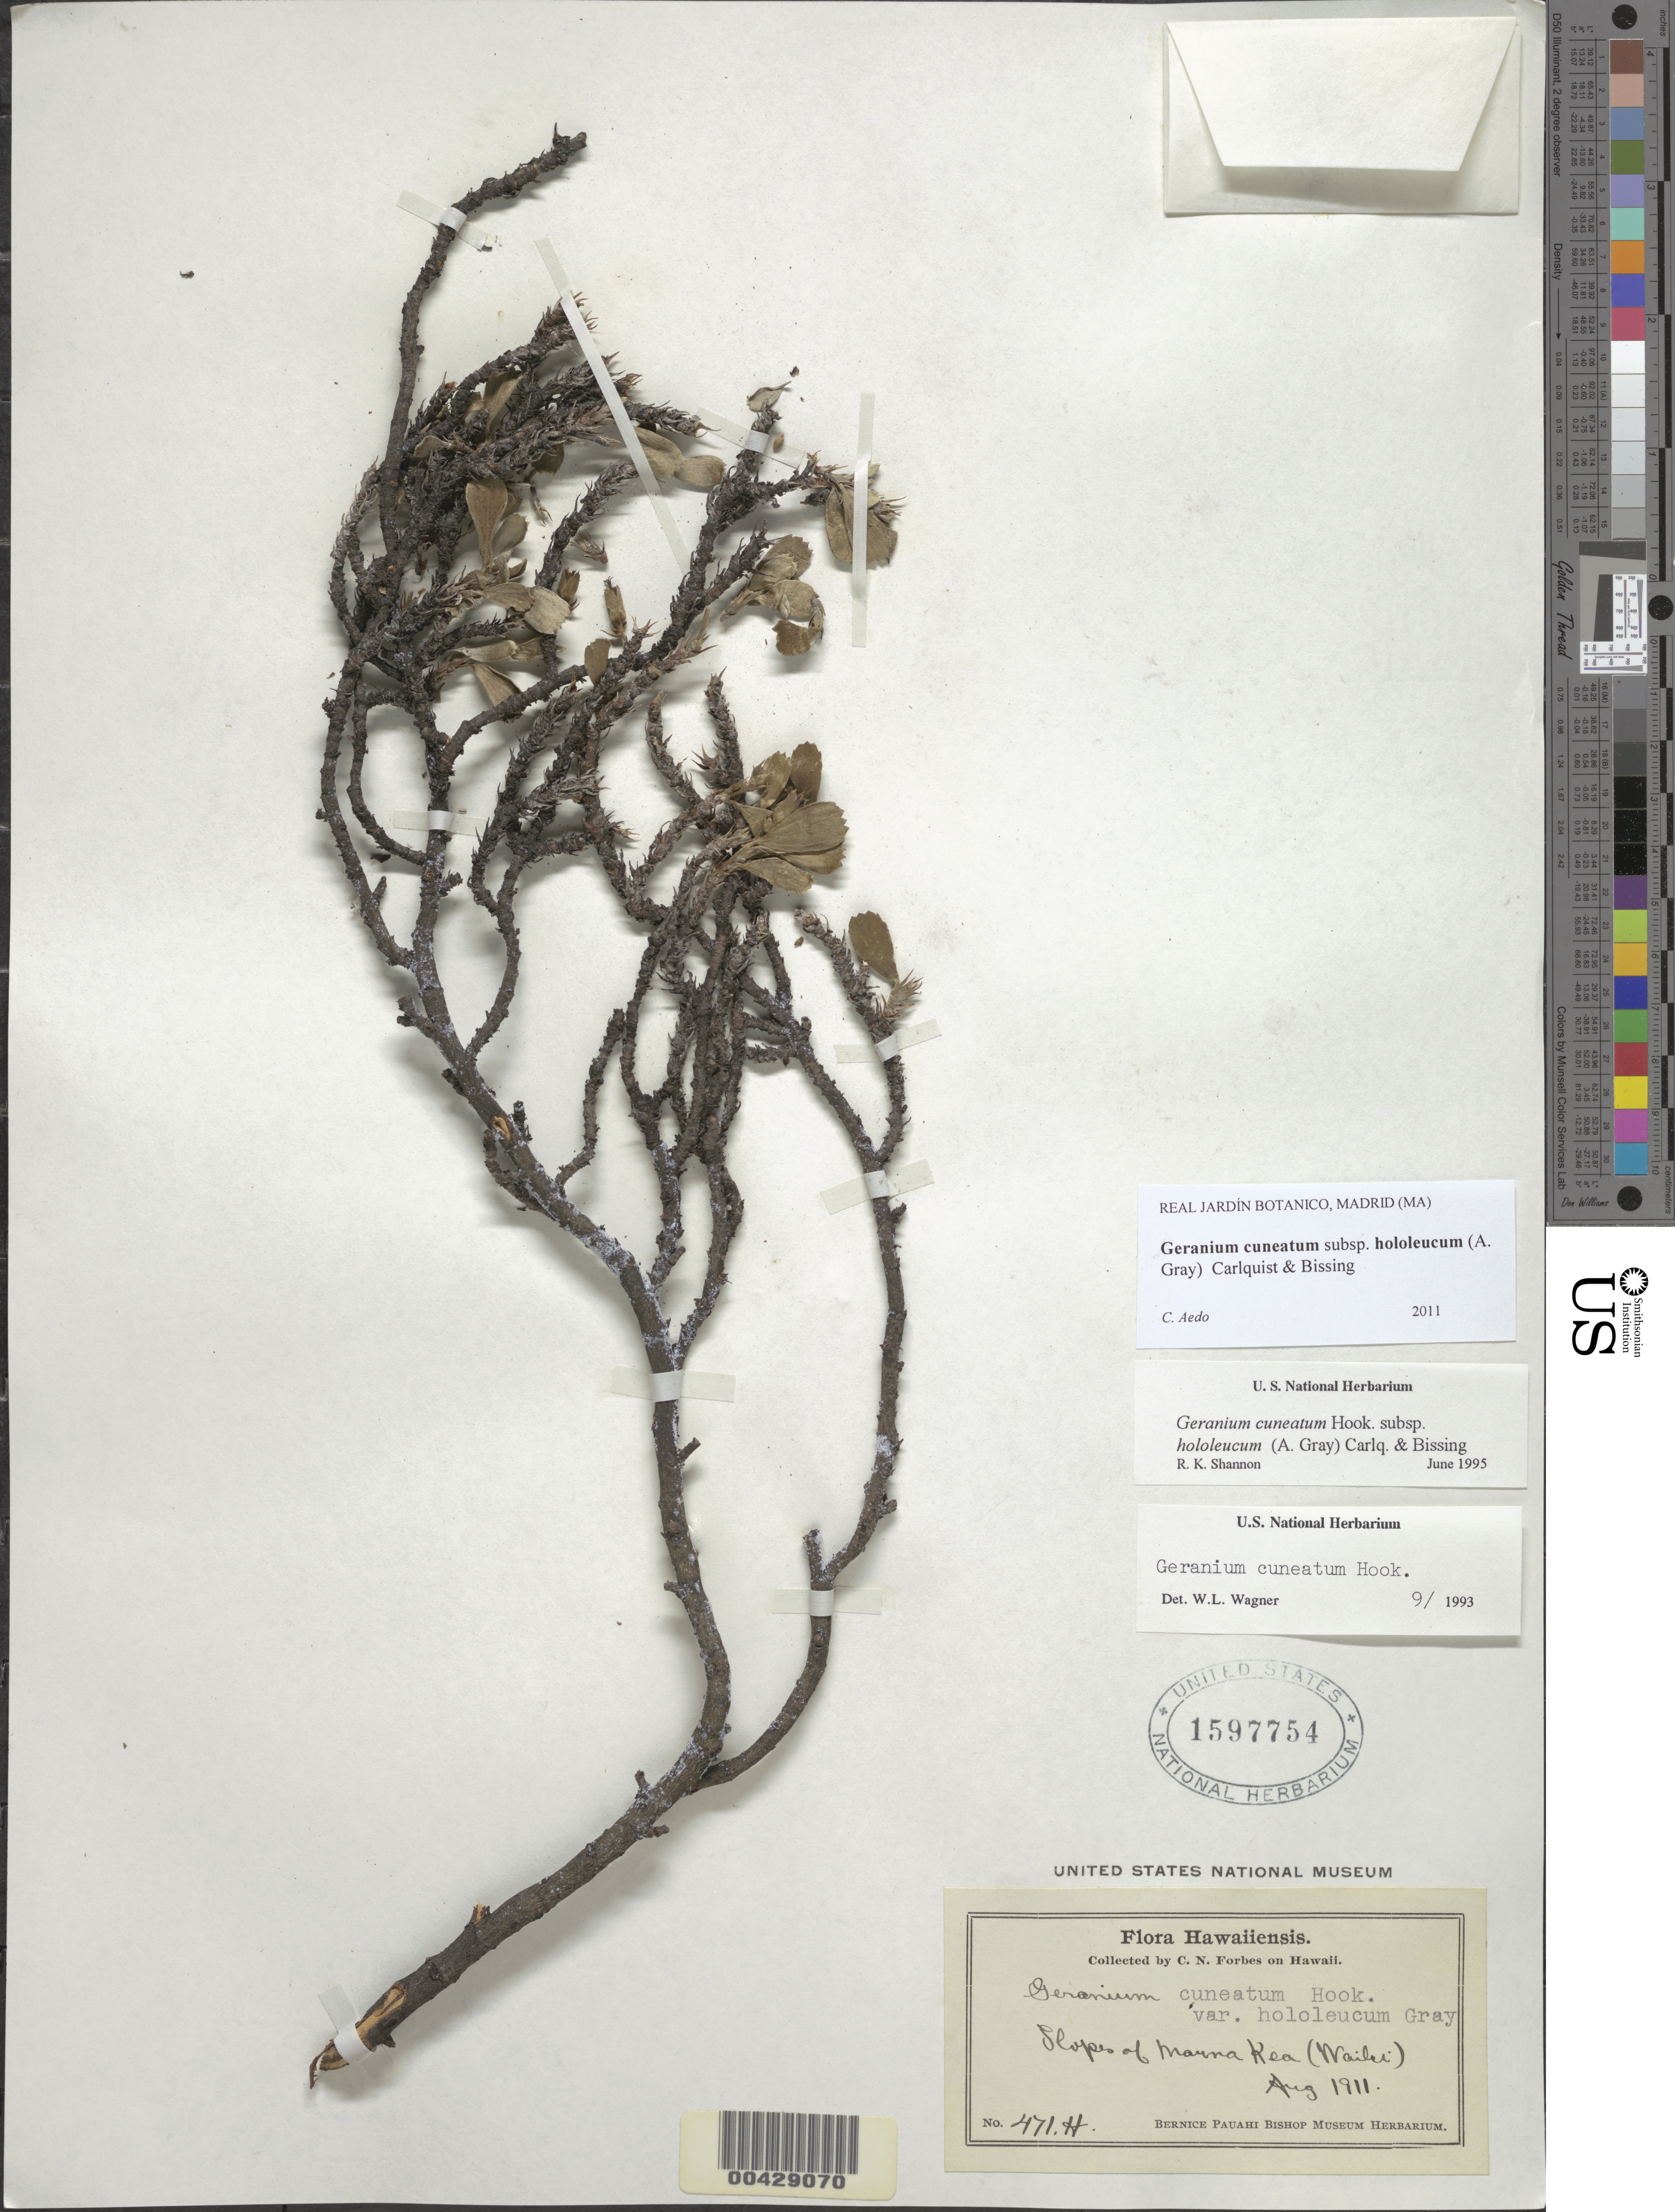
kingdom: Plantae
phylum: Tracheophyta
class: Magnoliopsida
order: Geraniales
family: Geraniaceae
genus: Geranium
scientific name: Geranium cuneatum subsp. hololeucum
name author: (A. Gray) Carlquist & Bissing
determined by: Aedo, C.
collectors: C. N. Forbes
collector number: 471.H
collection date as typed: Aug 1911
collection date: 1911-08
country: United States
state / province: Hawaii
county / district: Hawaii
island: Hawaii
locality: Slopes of Mauna Kea (Waiki)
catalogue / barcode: US 1597754